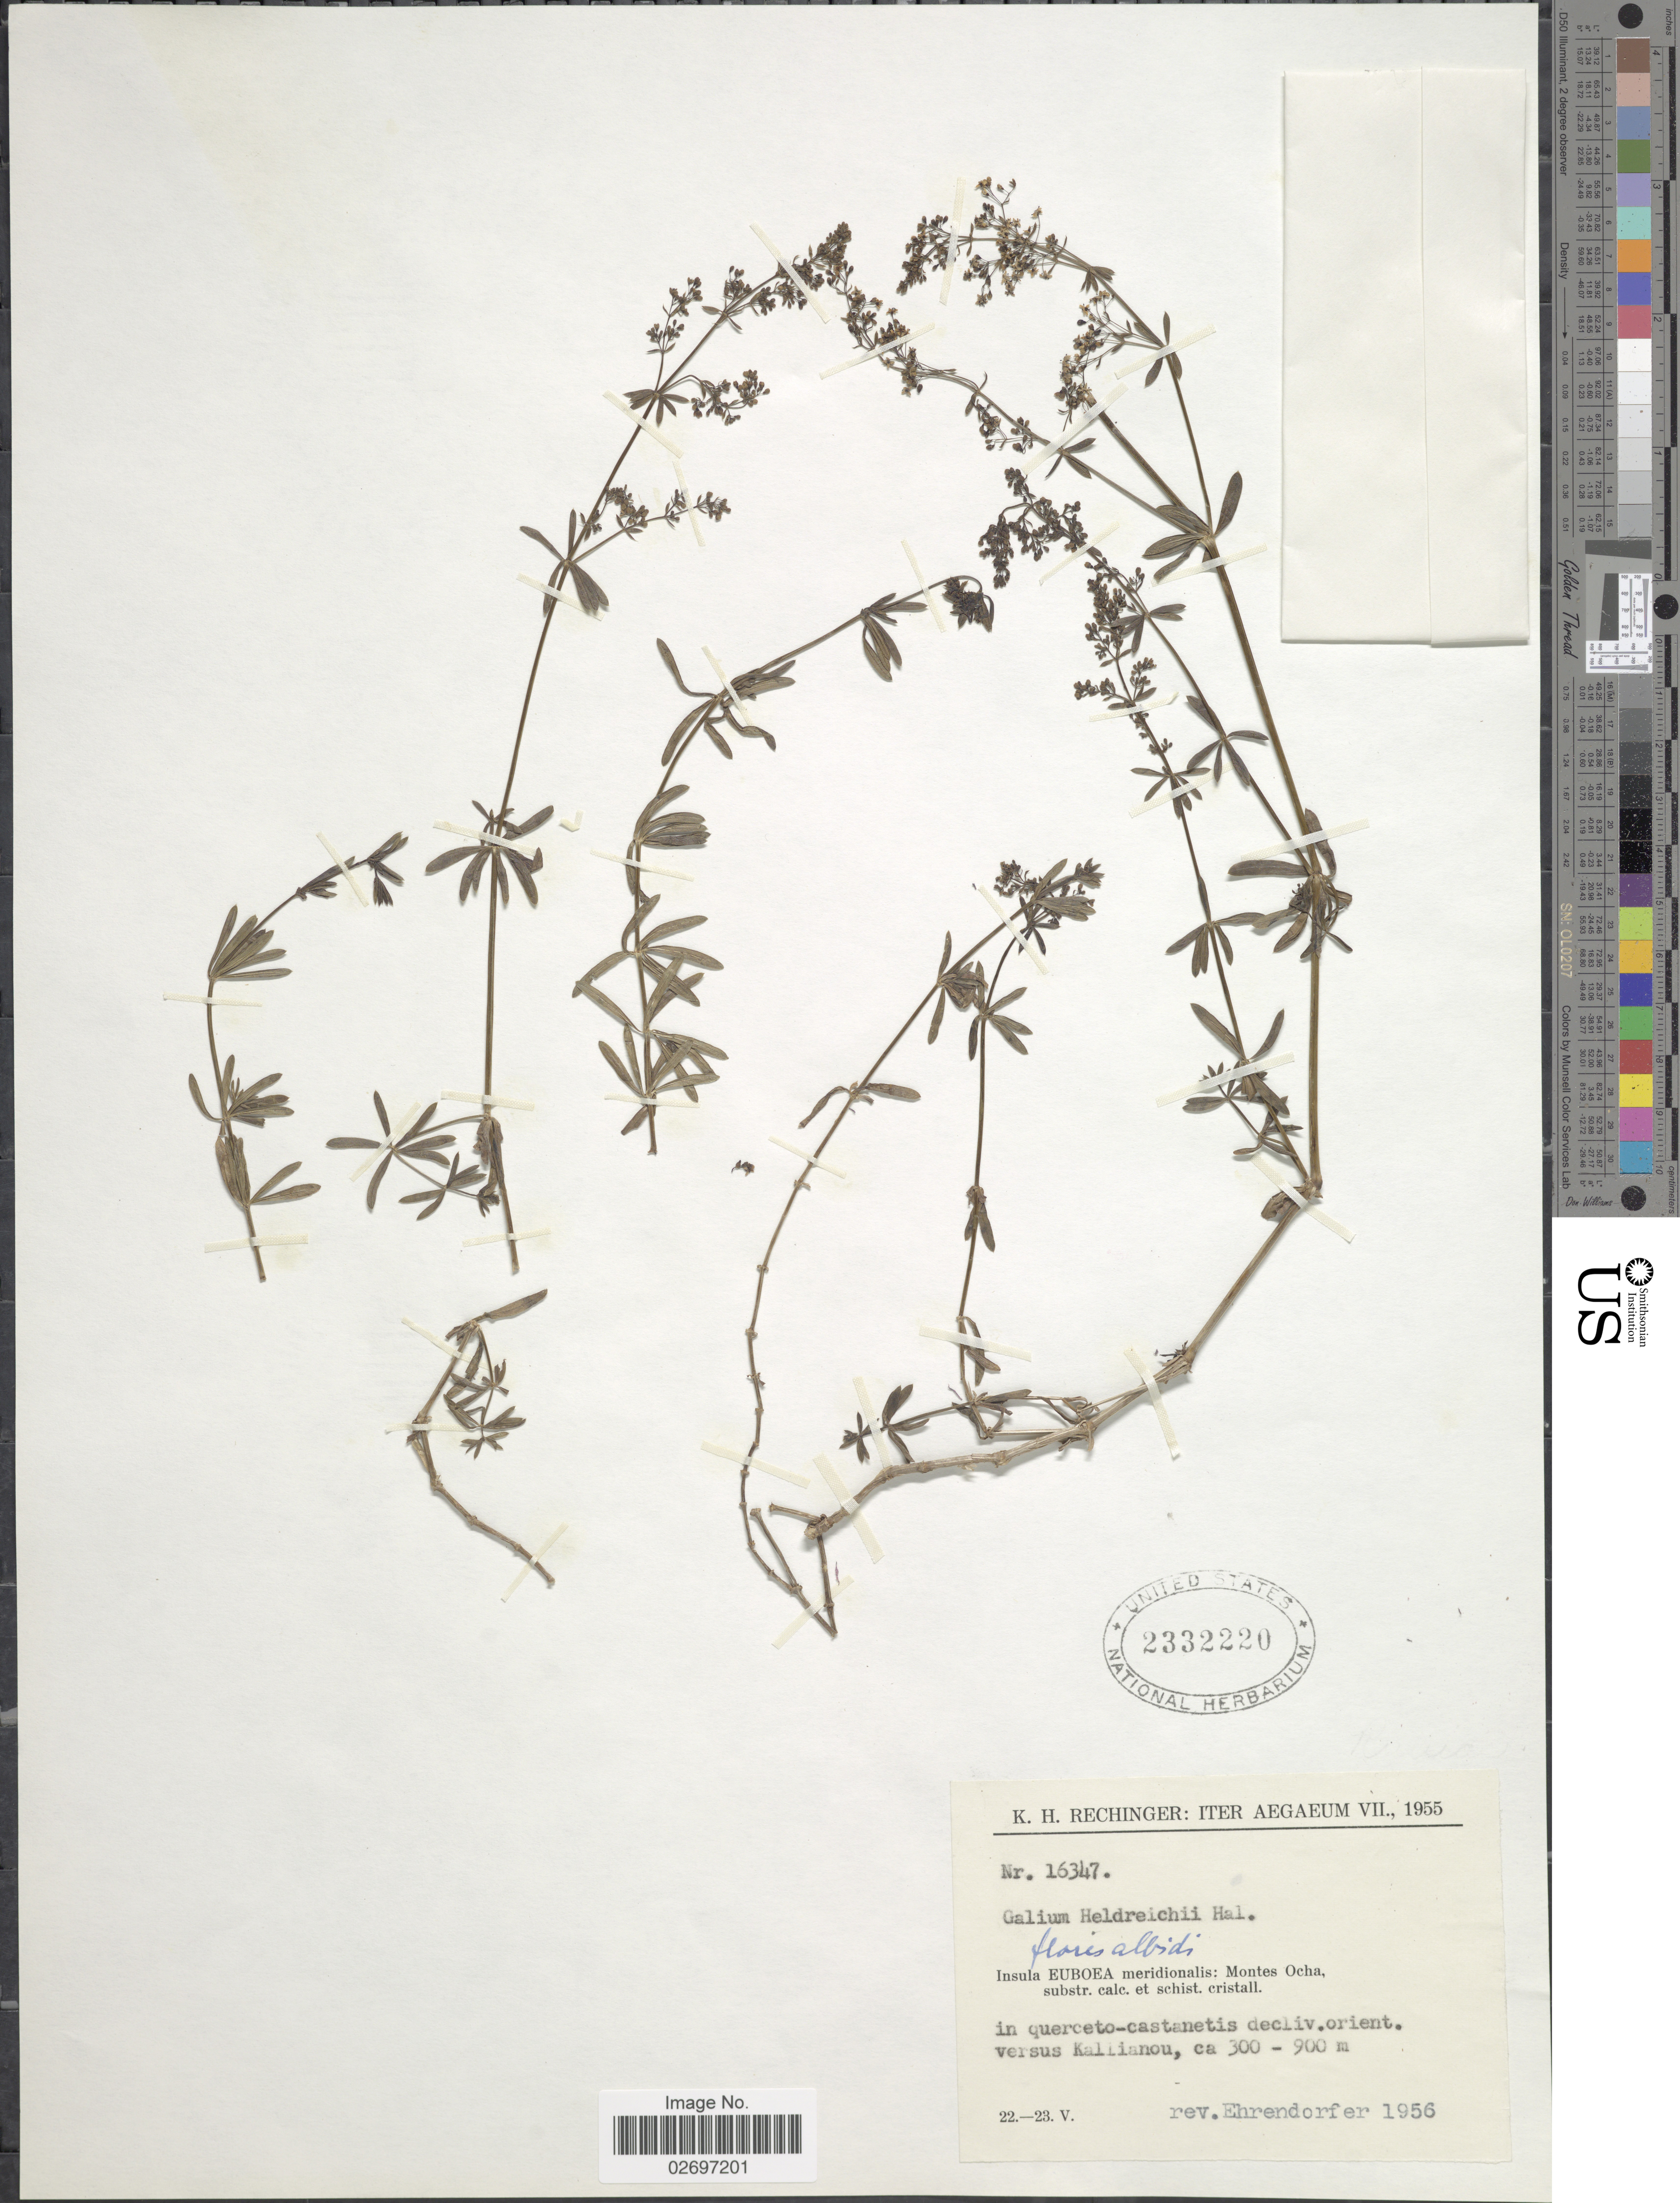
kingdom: Plantae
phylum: Tracheophyta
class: Magnoliopsida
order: Gentianales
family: Rubiaceae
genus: Galium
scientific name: Galium heldreichii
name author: Halácsy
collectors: Rev. Ehrendorfer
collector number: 16347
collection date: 1955-05-22/1955-05-23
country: Greece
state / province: Central Greece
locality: Insula Euboea meridionalis: Montes Ocha, substr. calca. et schist. cristall, in querceto-castanetis decliv. orient. versus Kallianou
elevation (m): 300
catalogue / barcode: US 2332220